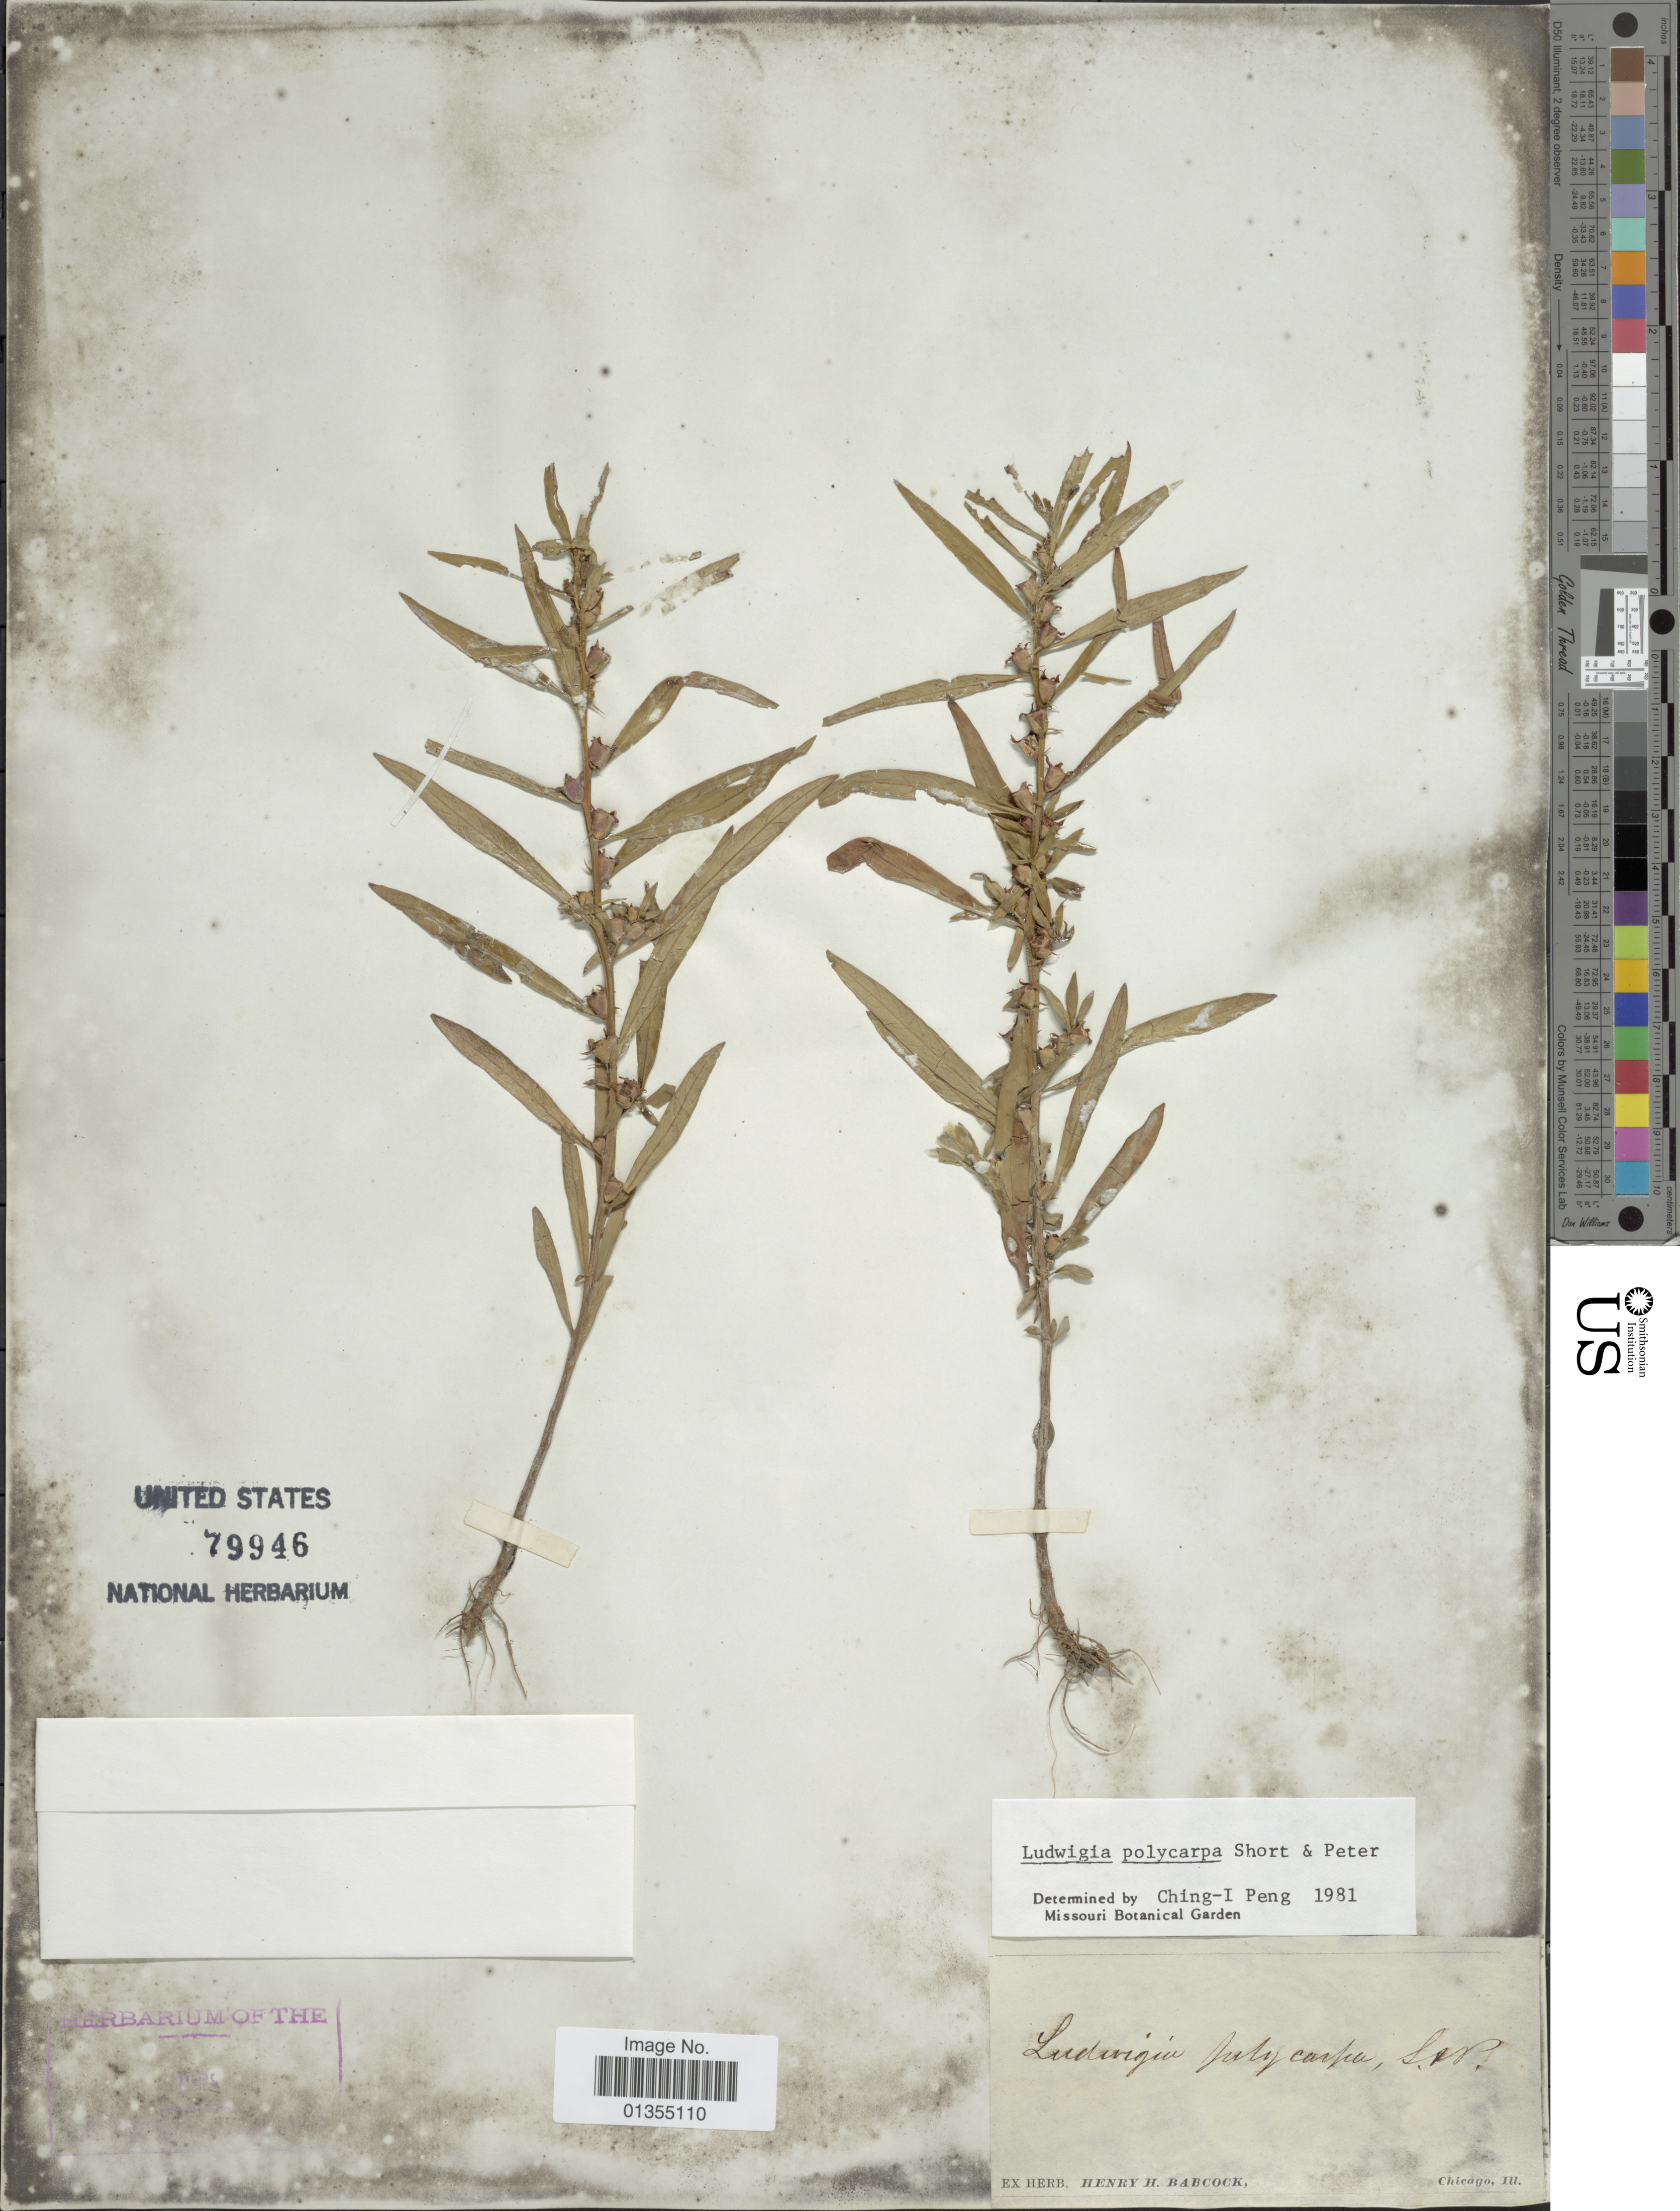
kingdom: Plantae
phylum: Tracheophyta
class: Magnoliopsida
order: Myrtales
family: Onagraceae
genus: Ludwigia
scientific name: Ludwigia polycarpa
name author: Short & R. Peter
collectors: H. Babcock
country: United States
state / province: Illinois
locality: Chicago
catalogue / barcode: US 79946